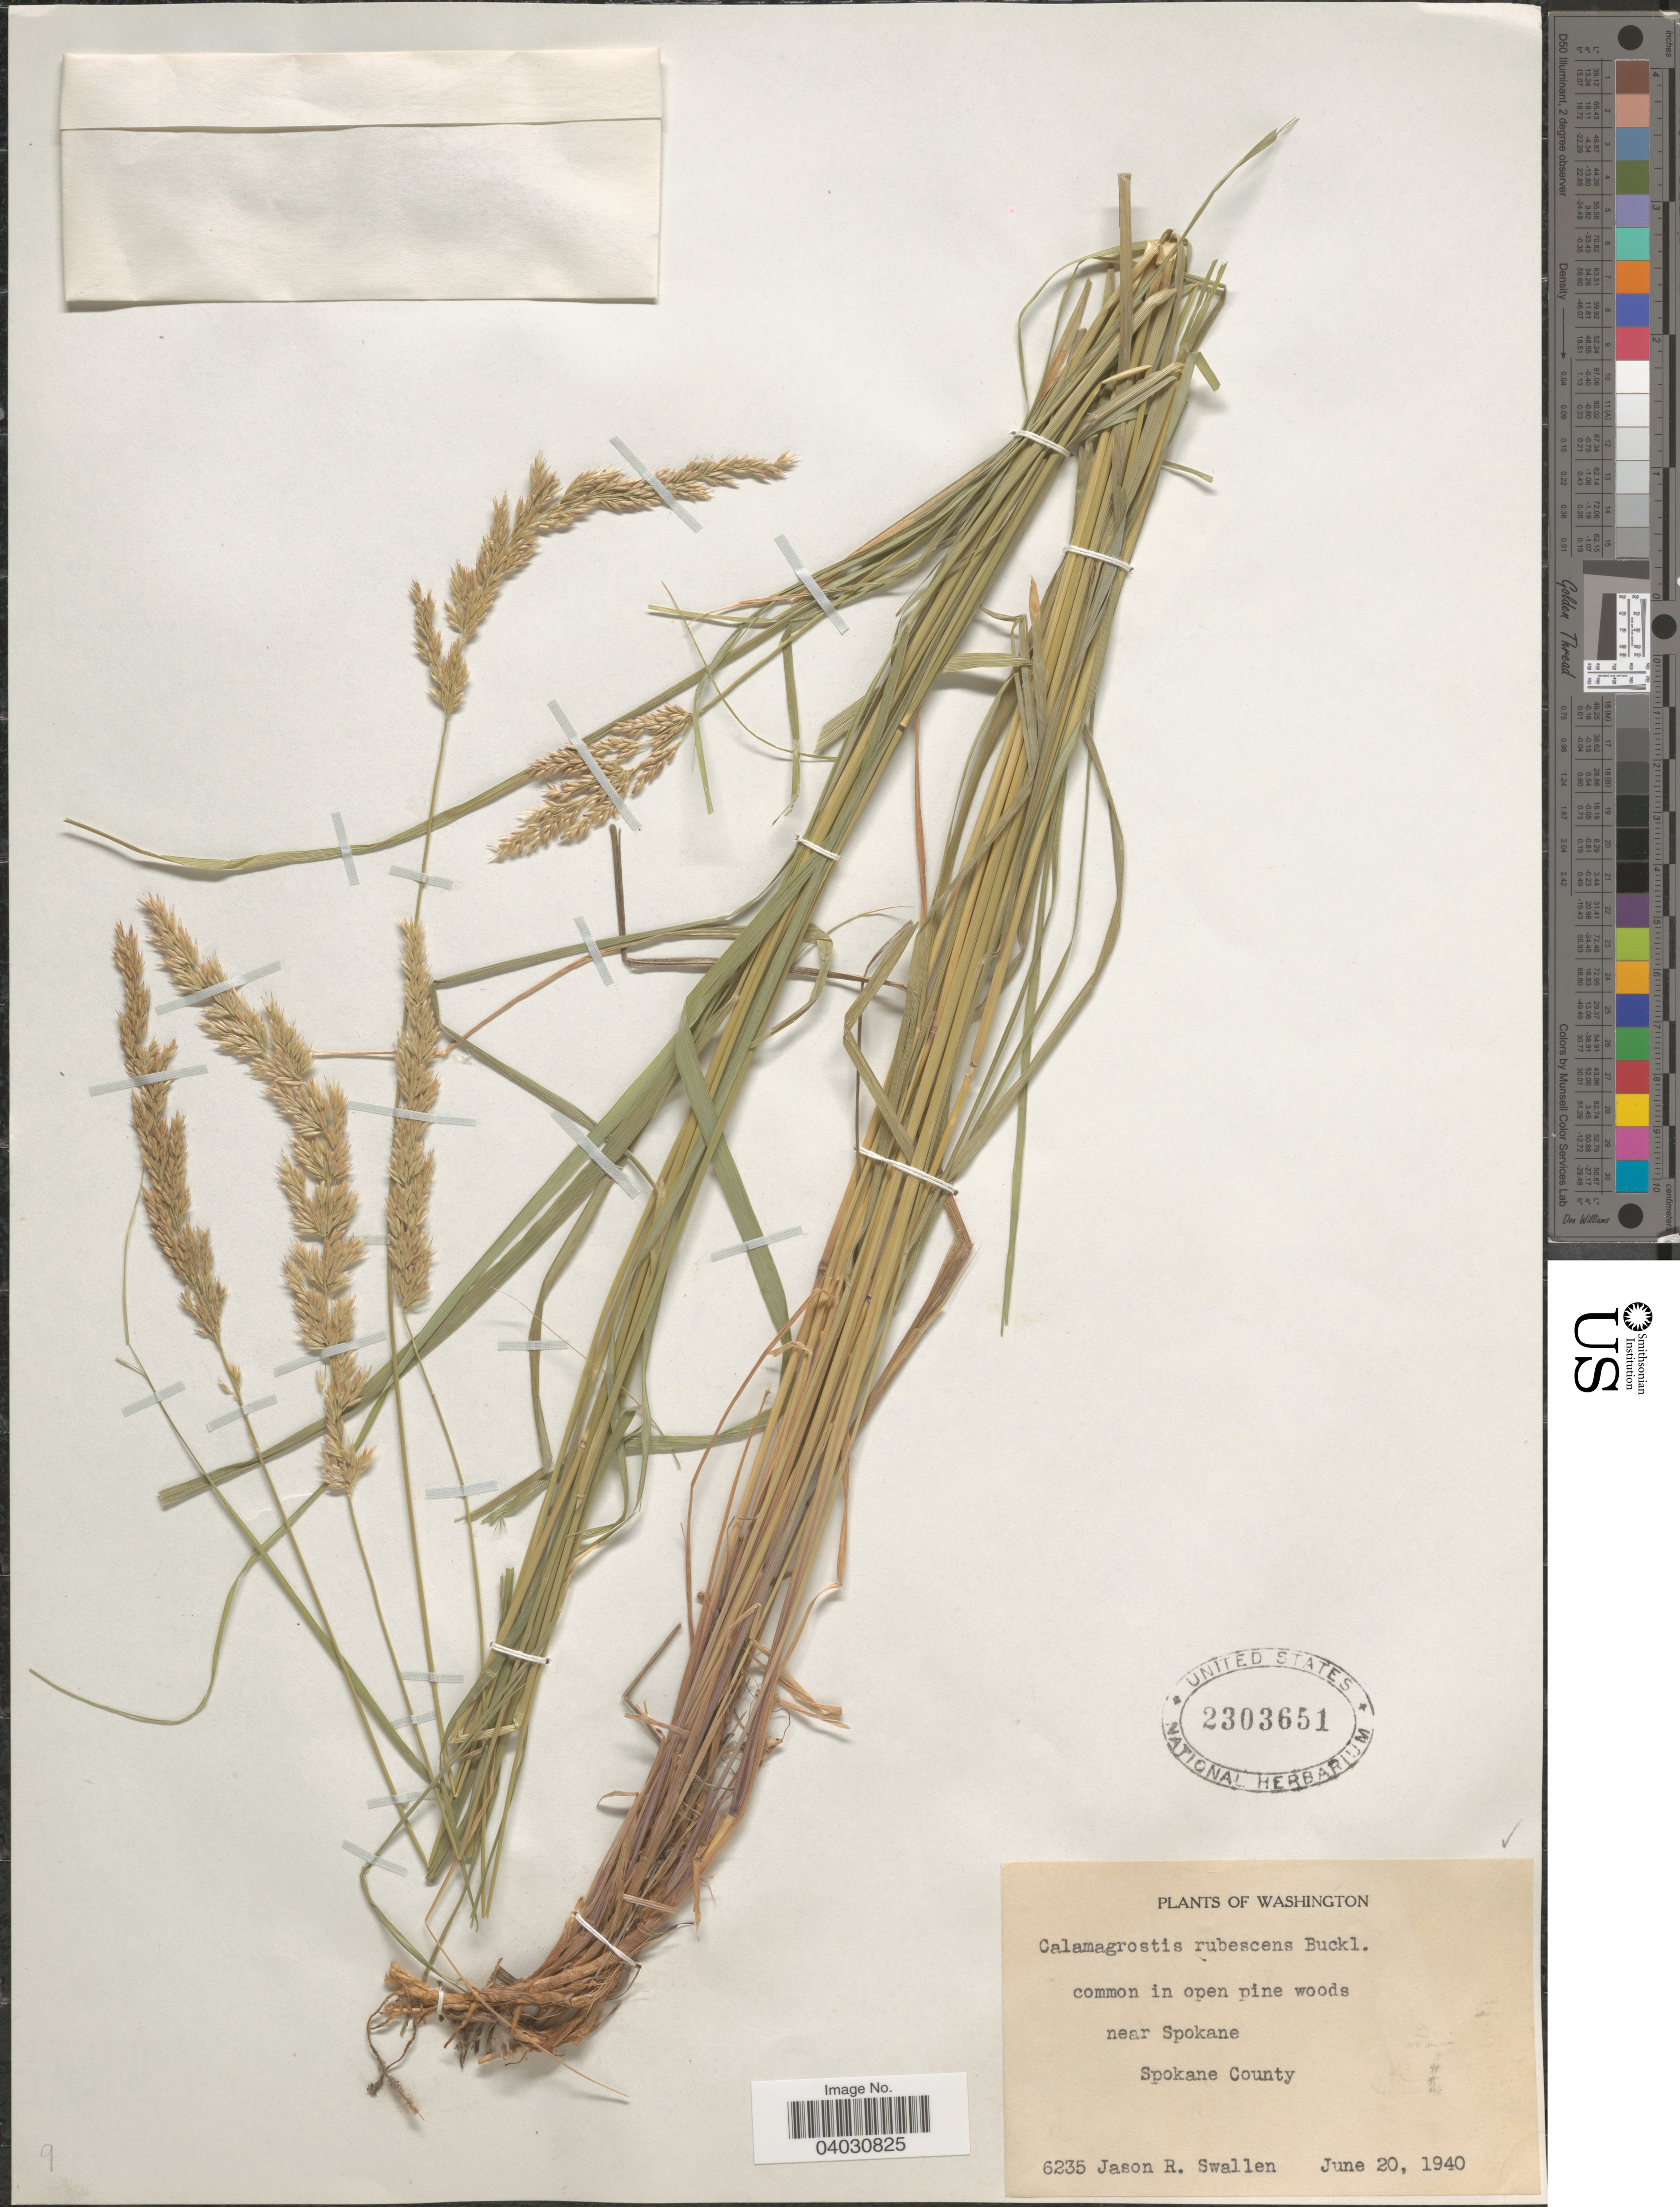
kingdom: Plantae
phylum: Tracheophyta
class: Liliopsida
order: Poales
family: Poaceae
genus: Calamagrostis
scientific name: Calamagrostis rubescens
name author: Buckley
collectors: J. R. Swallen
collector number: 6235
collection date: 1940-06-20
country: United States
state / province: Washington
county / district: Spokane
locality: Near Spokane. Spokane County.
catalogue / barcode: US 2303651